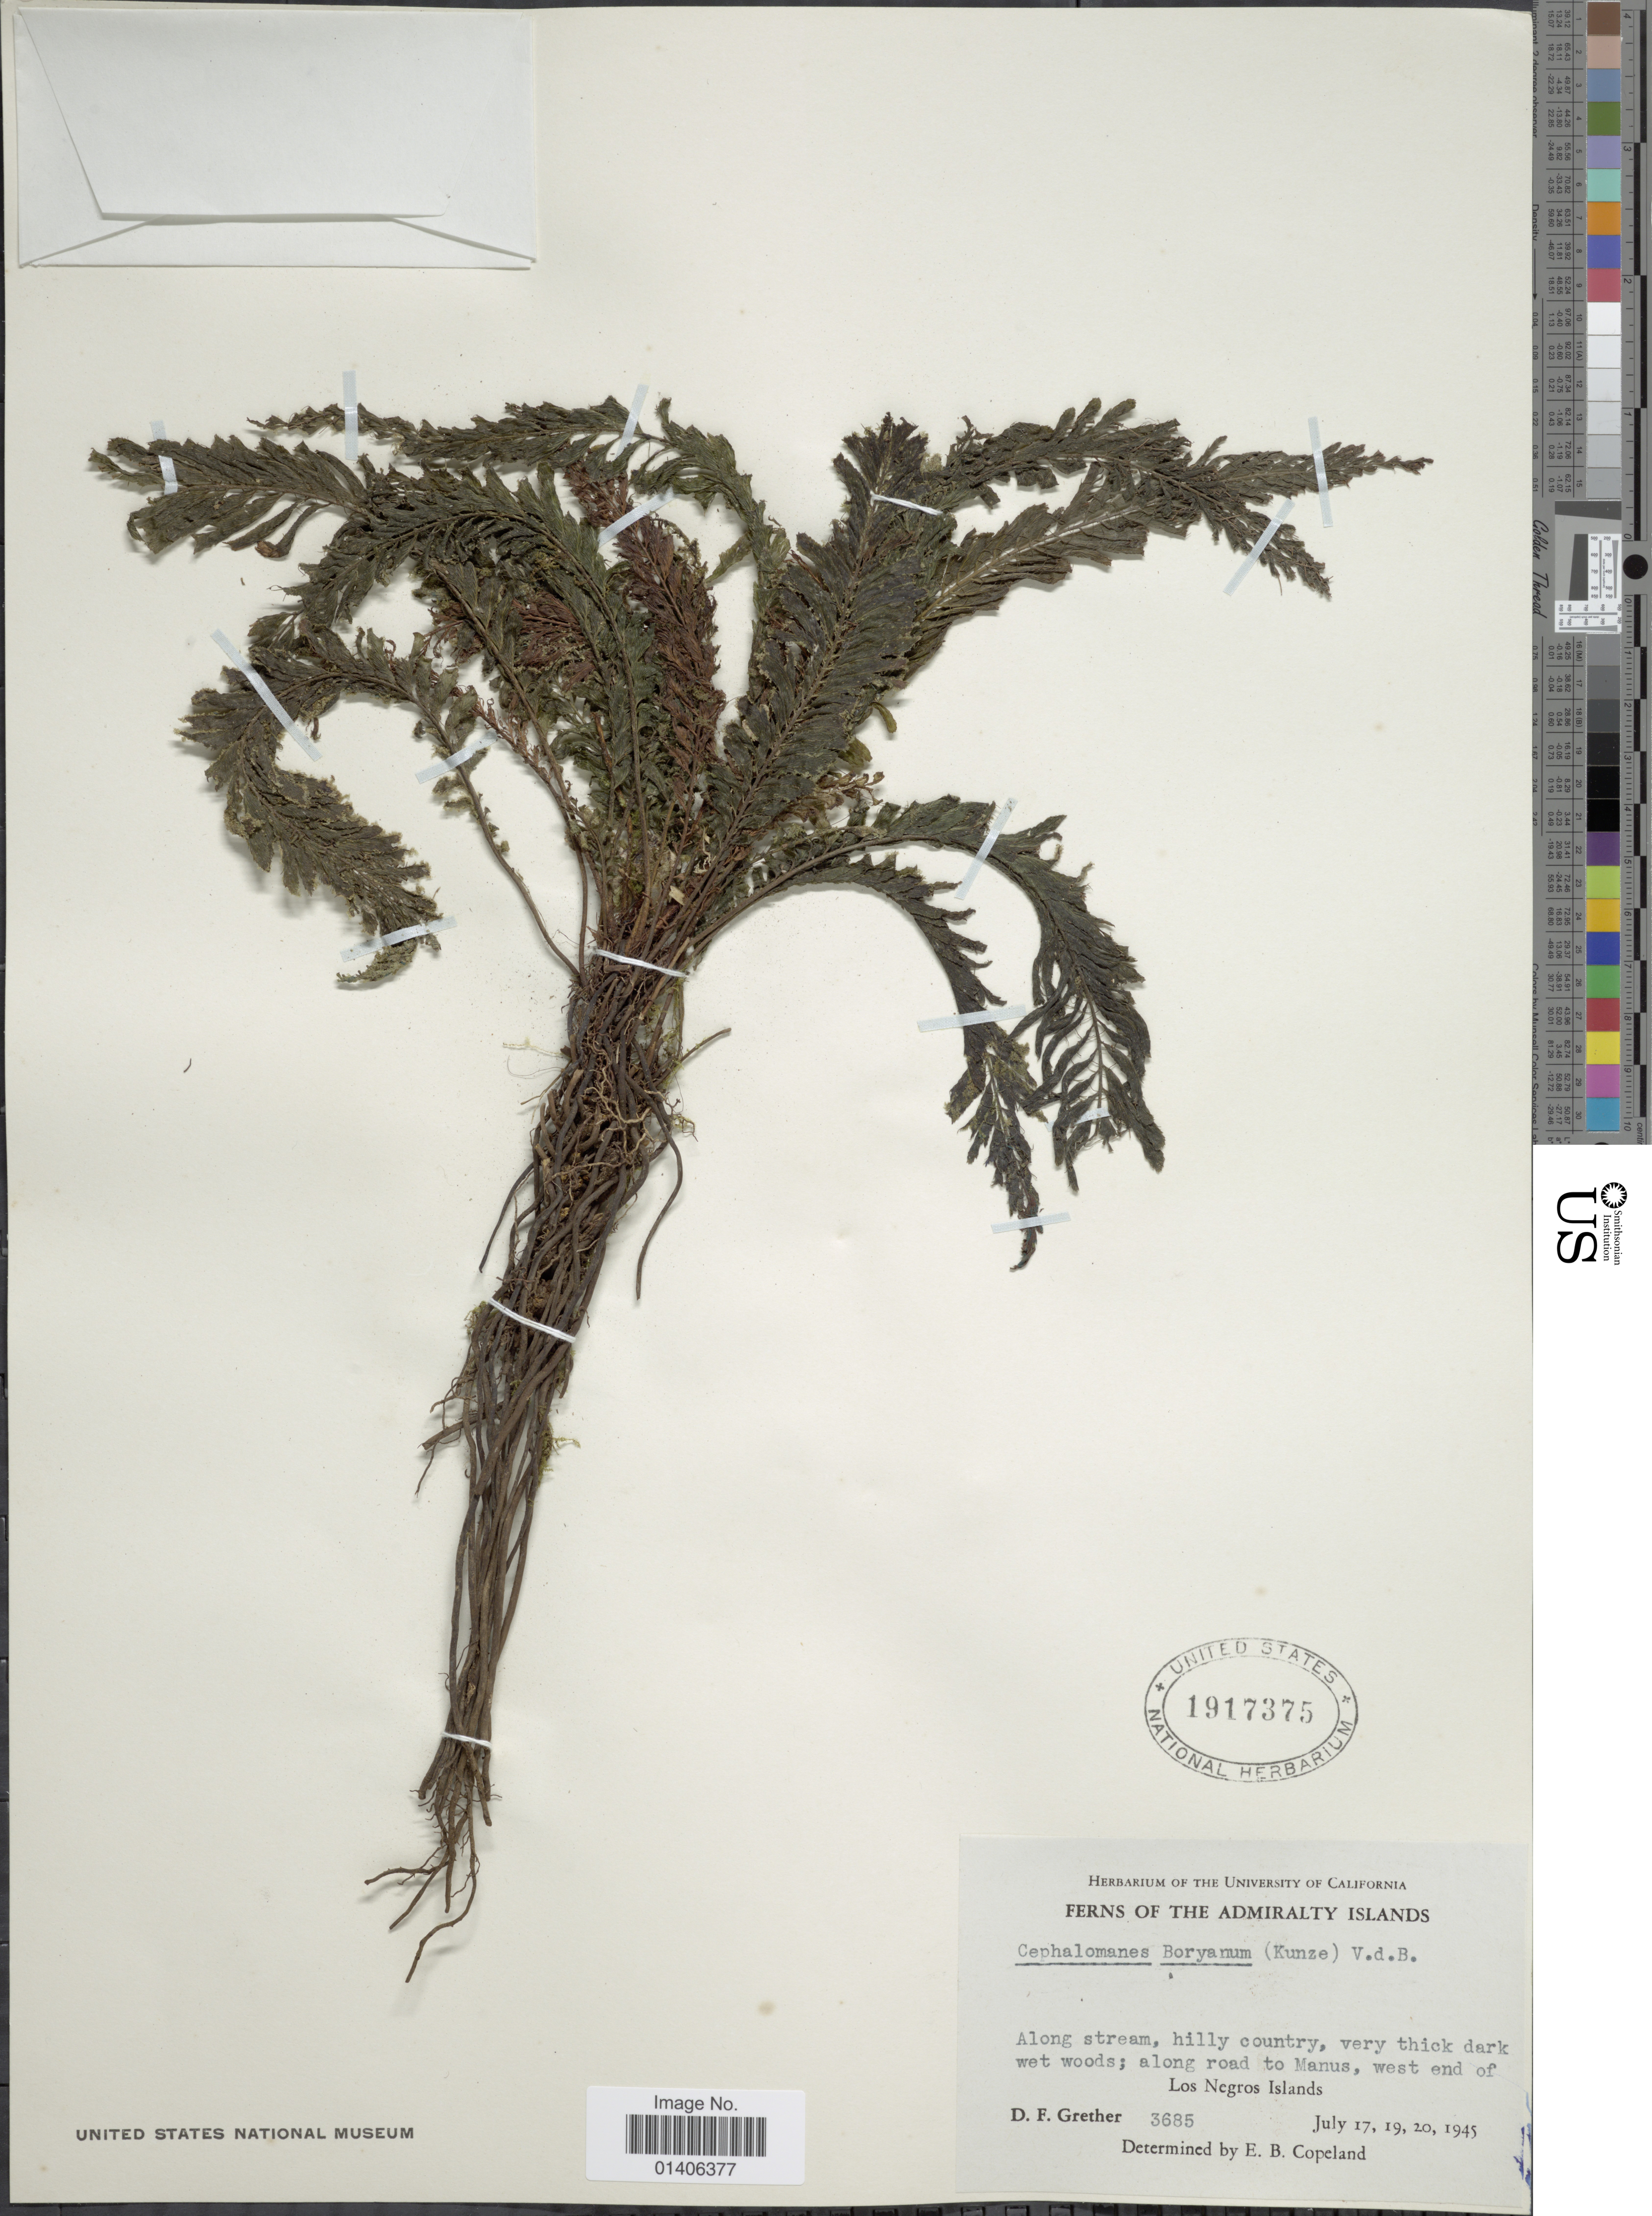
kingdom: Plantae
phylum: Tracheophyta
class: Polypodiopsida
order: Hymenophyllales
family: Hymenophyllaceae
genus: Cephalomanes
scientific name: Cephalomanes atrovirens subsp. boryanum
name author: (Kunze) K. Iwats.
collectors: D. F. Grether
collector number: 3685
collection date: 1945-07-17/1945-07-20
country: Papua New Guinea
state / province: Manus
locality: The Admiralty Islands, Along stream, hilly country, very thick dark wet woods; along road to Manus, west end of Los Negros Islands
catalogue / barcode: US 1917375